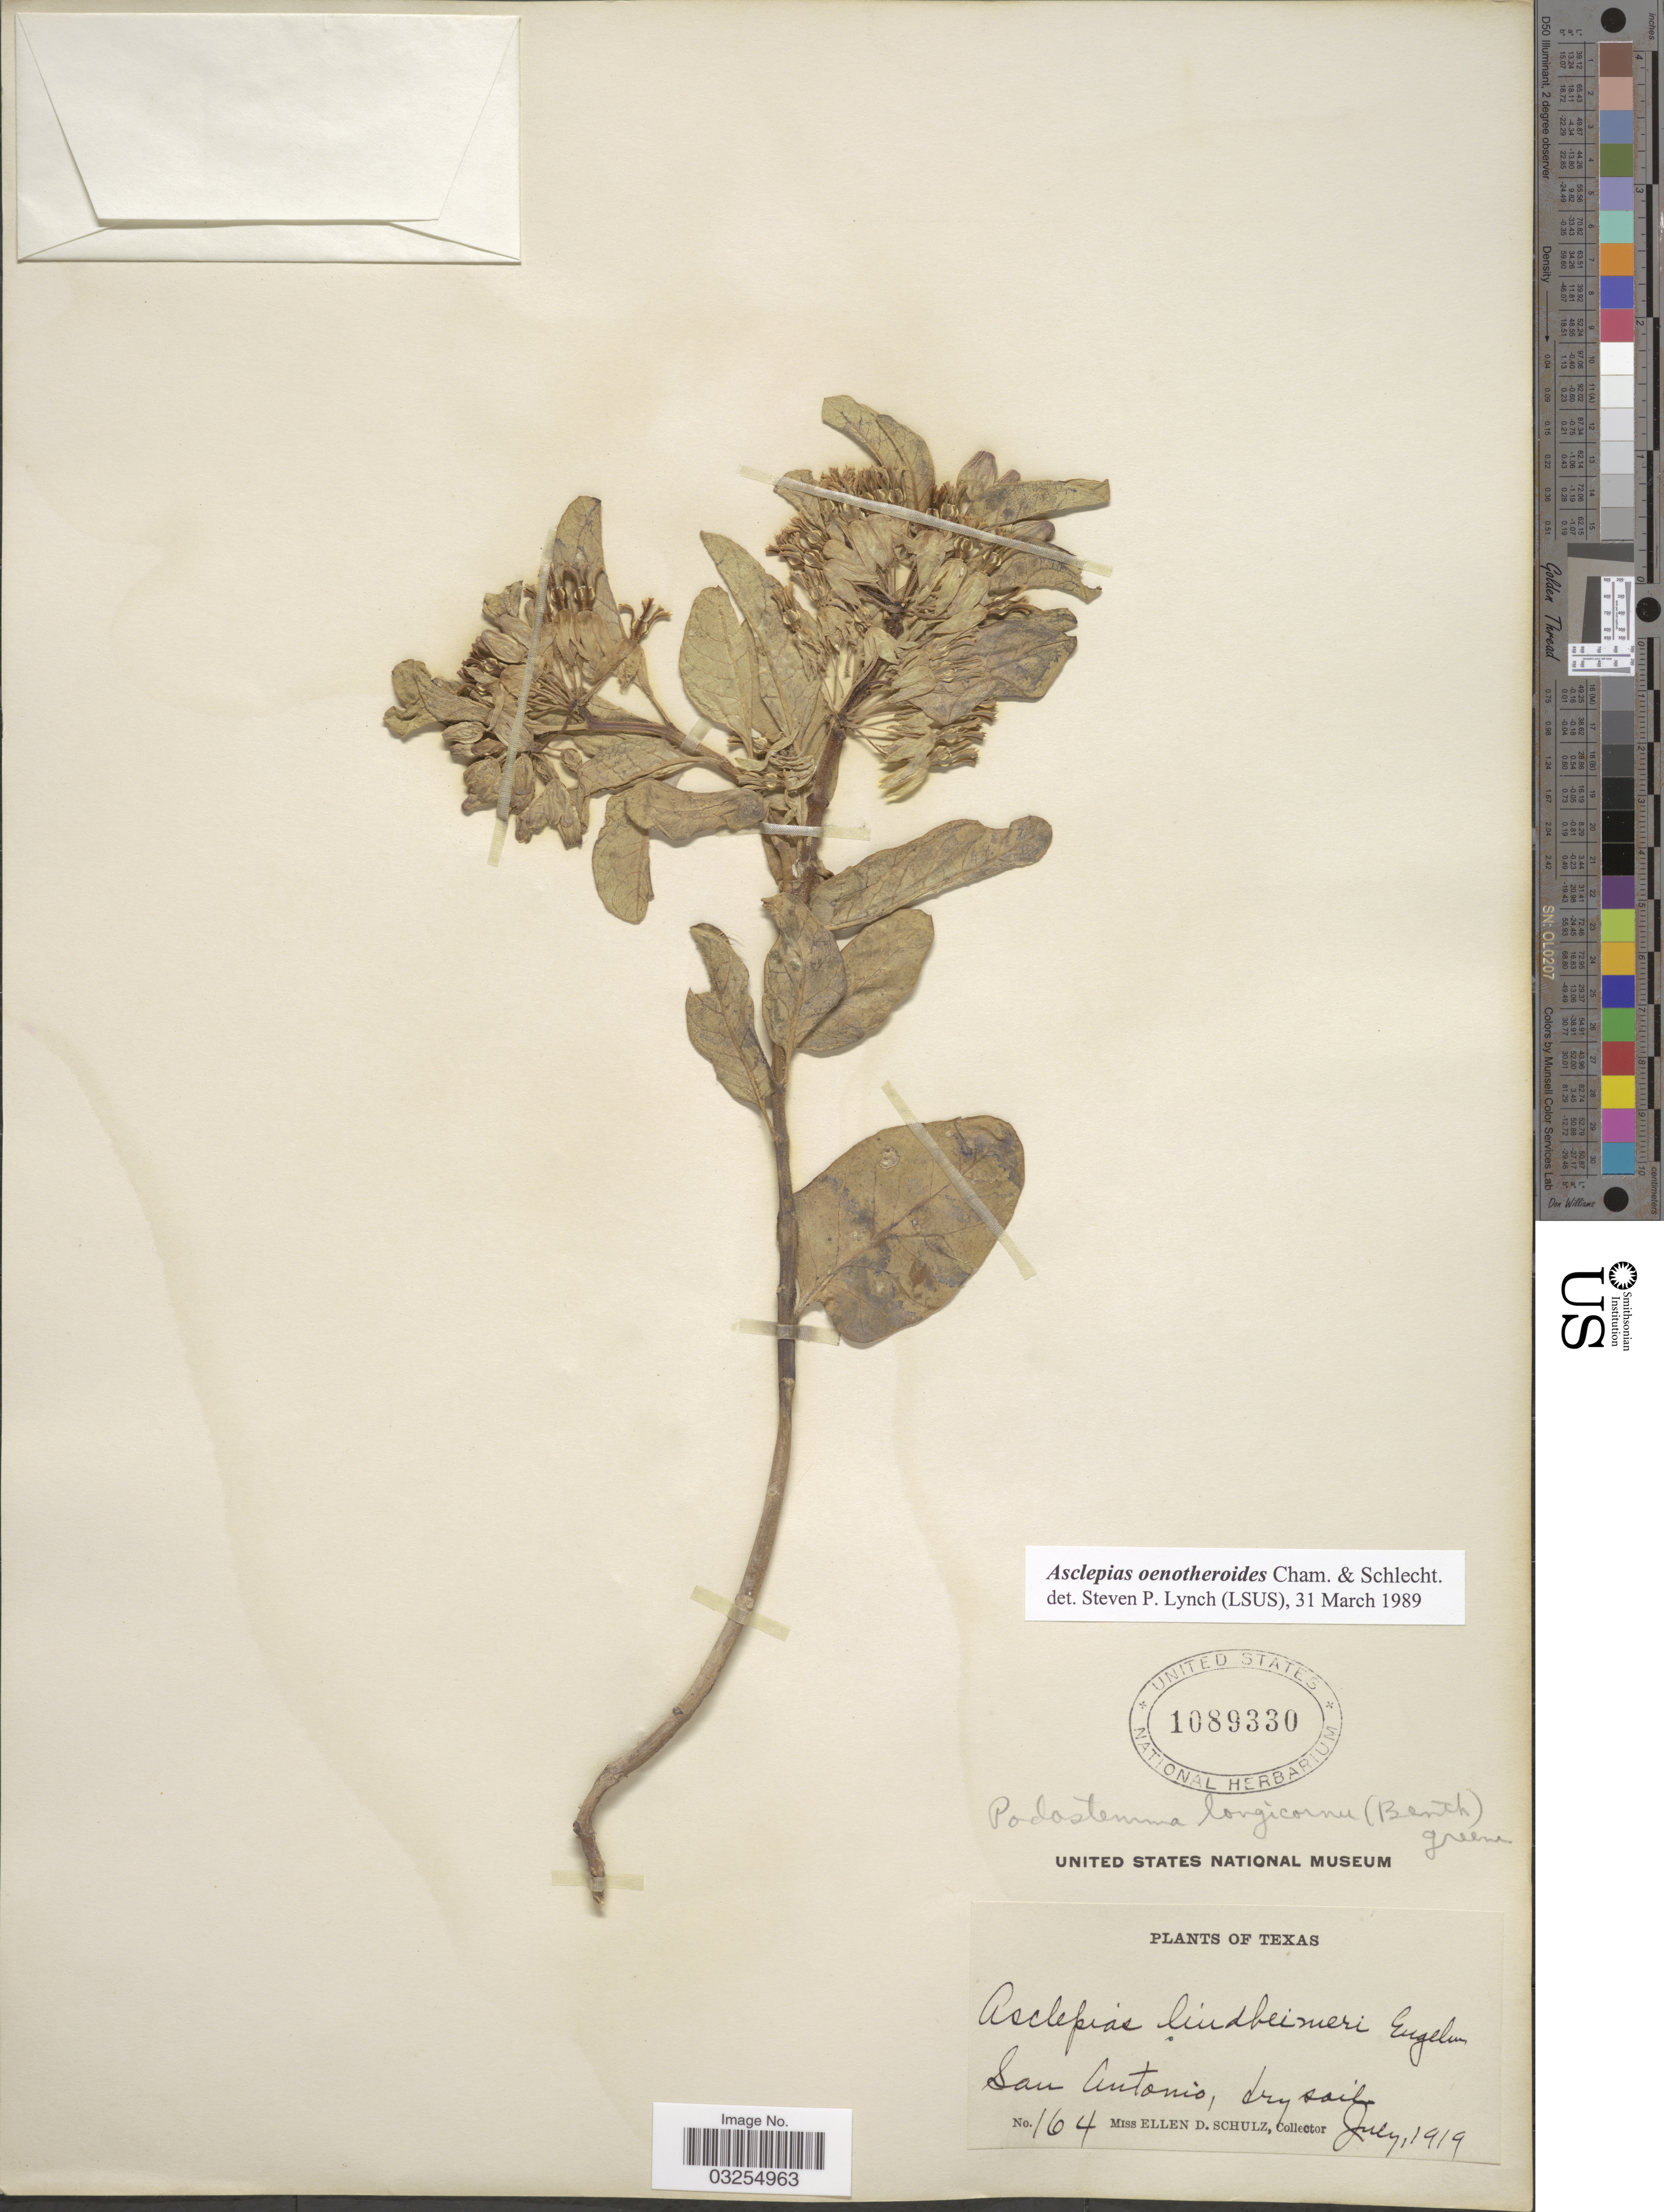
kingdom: Plantae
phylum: Tracheophyta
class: Magnoliopsida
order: Gentianales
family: Apocynaceae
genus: Asclepias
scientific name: Asclepias oenotheroides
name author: Schltdl. & Cham.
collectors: E. D. Schulz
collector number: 164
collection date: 1919-07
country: United States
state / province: Texas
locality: San Antonio.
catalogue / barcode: US 1089330